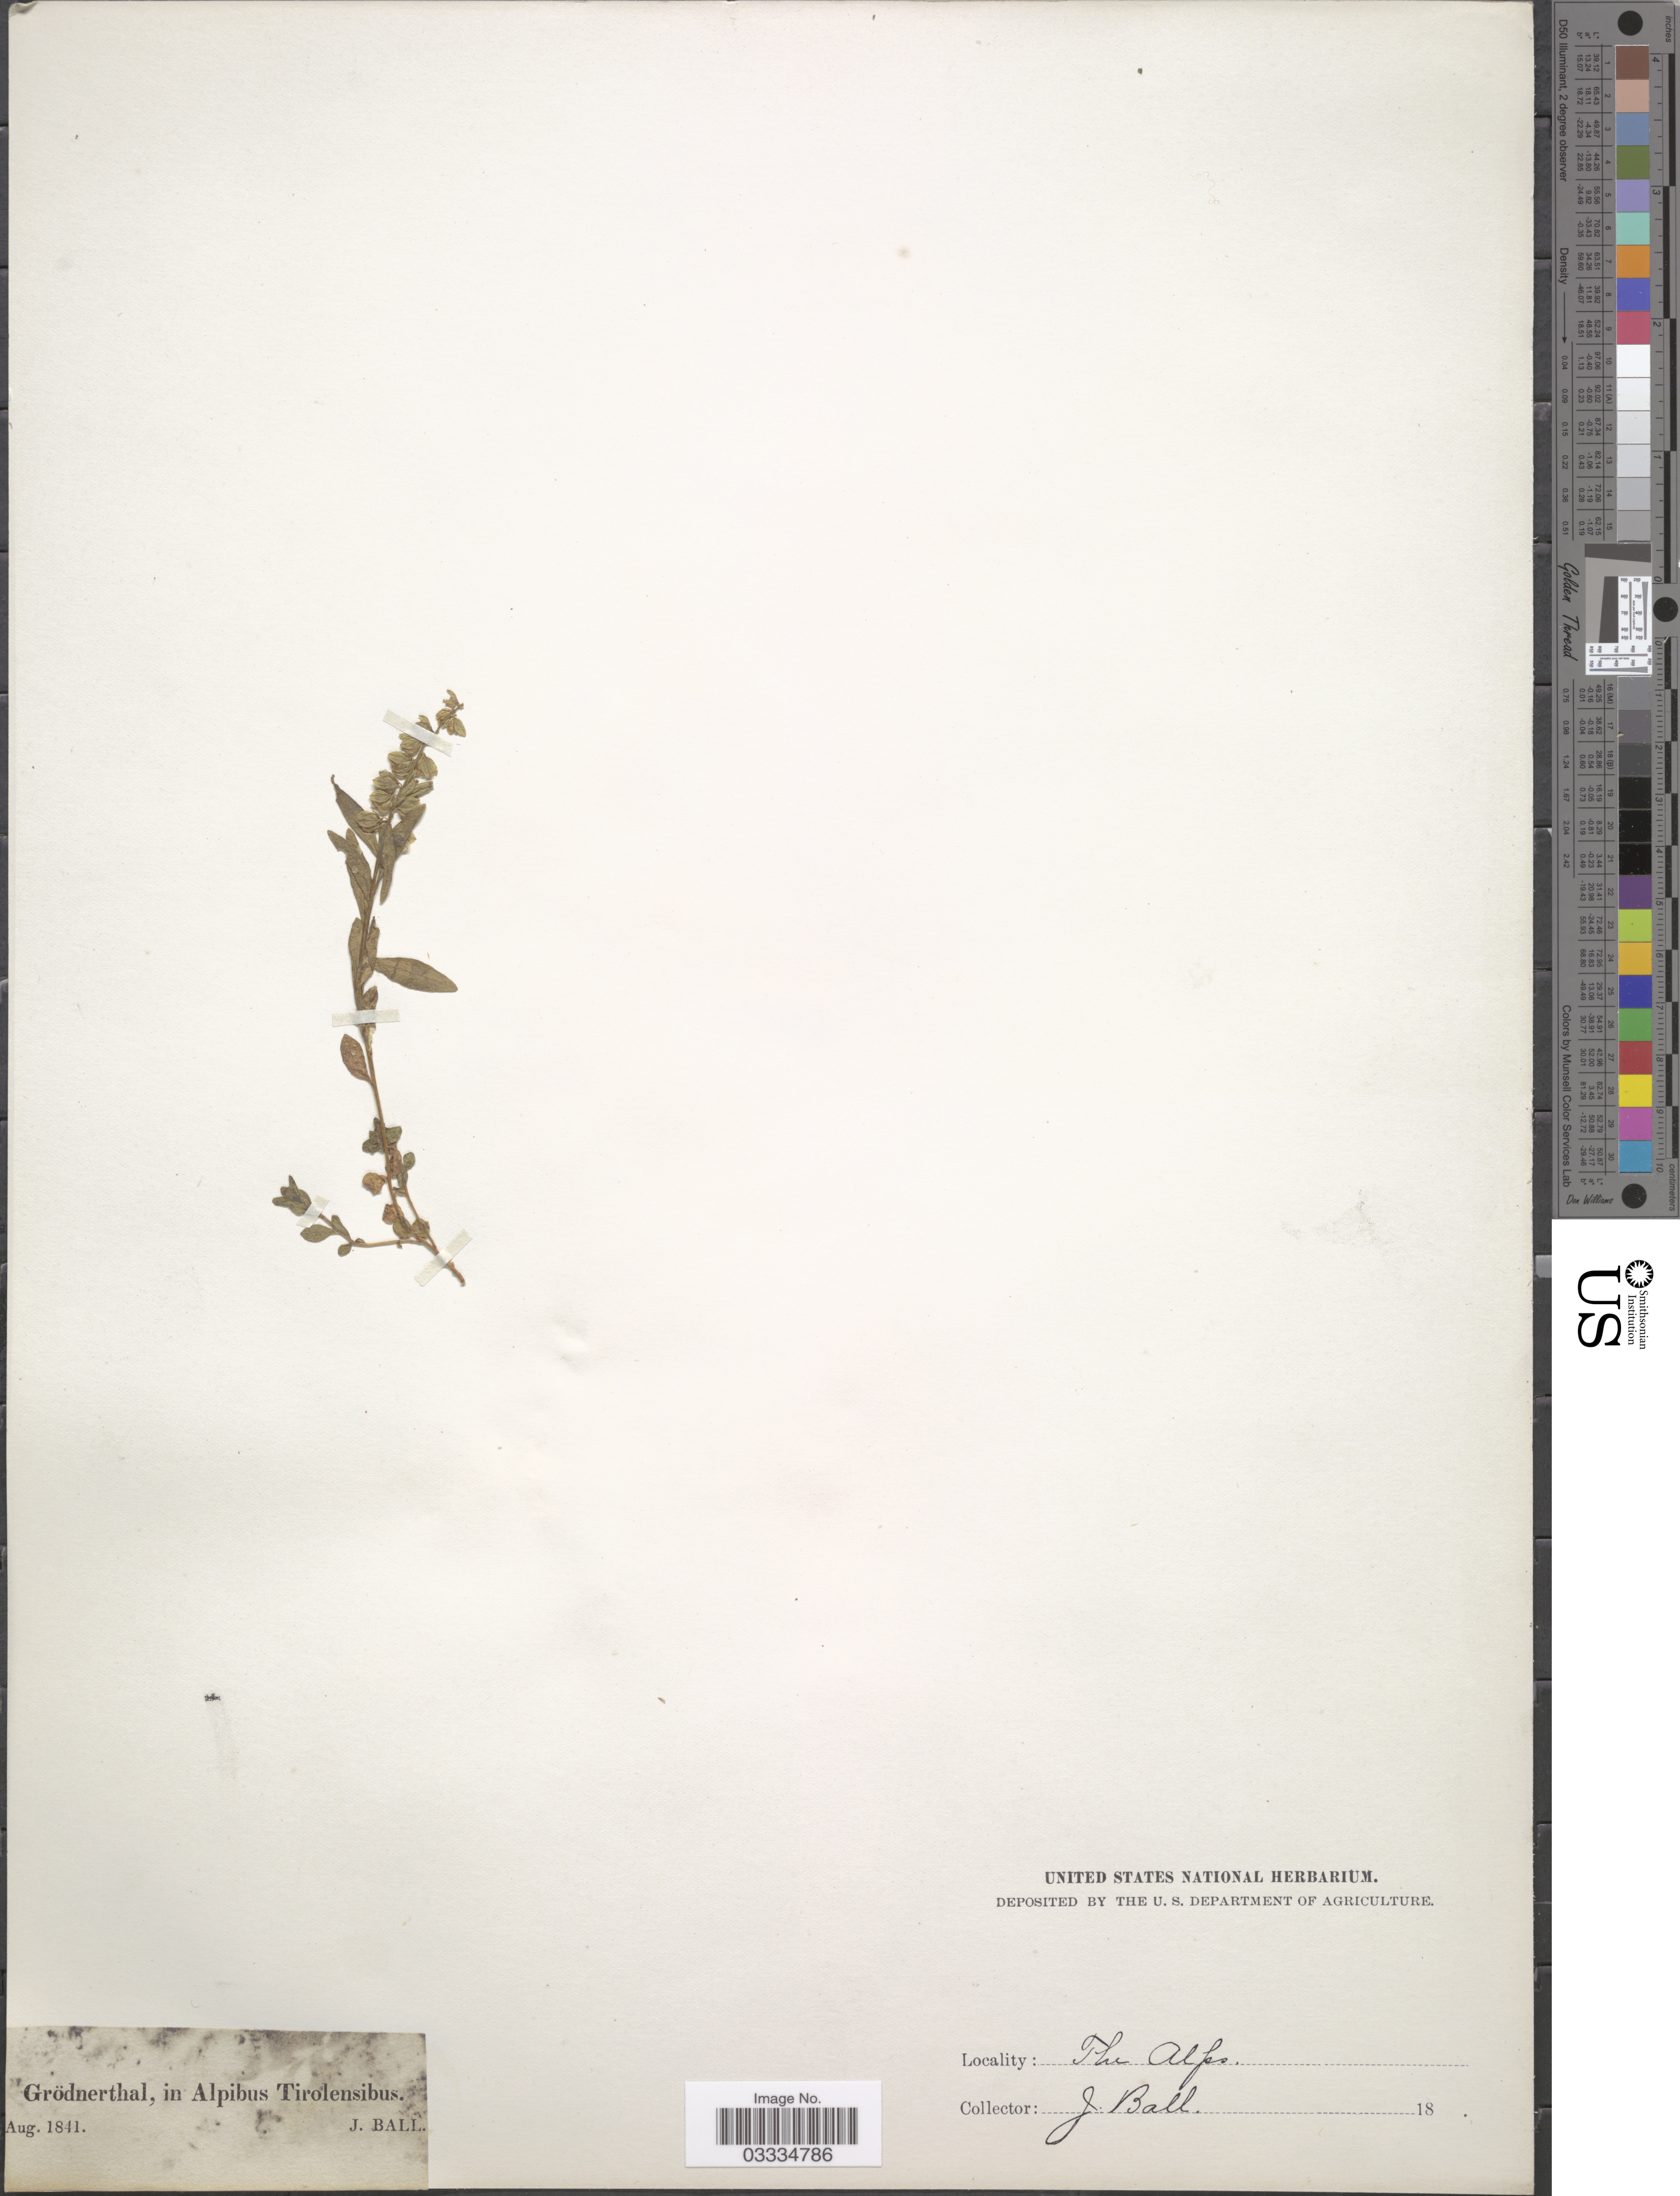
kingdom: Plantae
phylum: Tracheophyta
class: Magnoliopsida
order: Fabales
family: Polygalaceae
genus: Polygala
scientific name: Polygala sp.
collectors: J. Ball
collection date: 1841-08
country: Italy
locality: Grödnerthal, in Alpibus Tirolensibus. The Alps